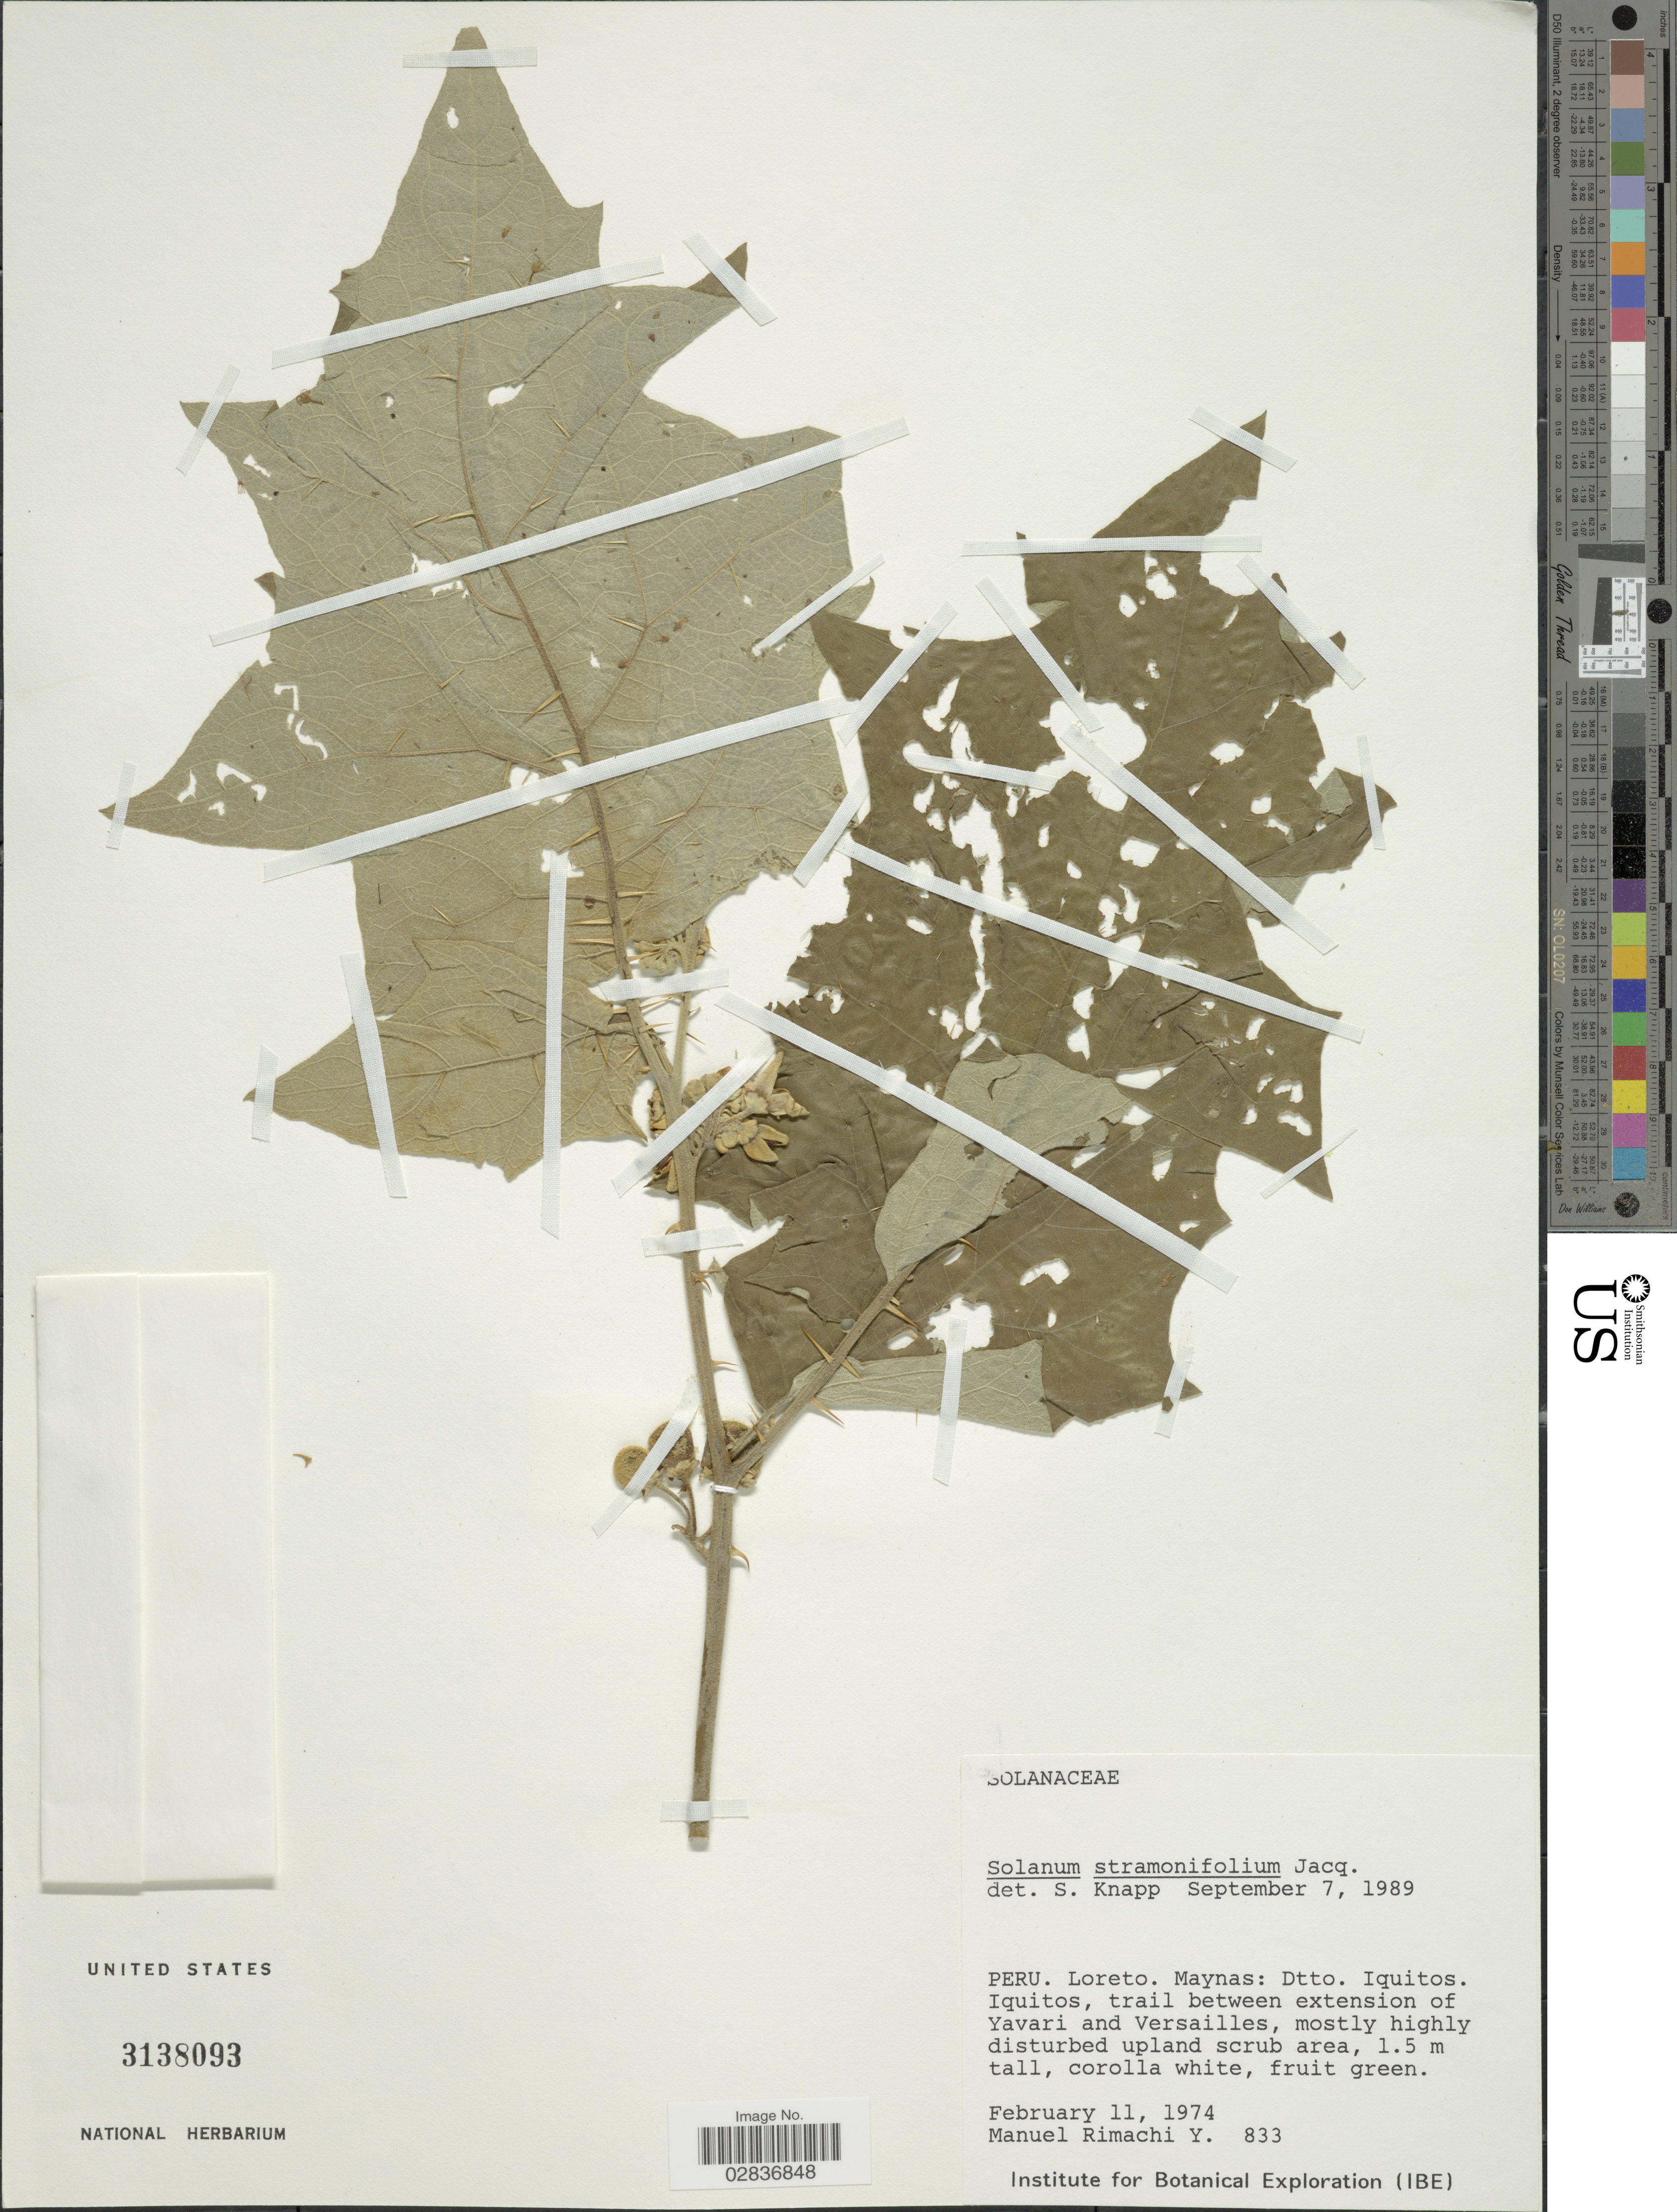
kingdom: Plantae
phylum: Tracheophyta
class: Magnoliopsida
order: Solanales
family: Solanaceae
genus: Solanum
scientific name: Solanum stramoniifolium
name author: Jacq.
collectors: M. Rimachi Y.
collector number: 833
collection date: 1974-02-11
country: Peru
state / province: Loreto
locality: Maynas: Dtto. Iquitos. Iquitos, trail between extension of Yavari and Versailles.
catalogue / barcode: US 3138093